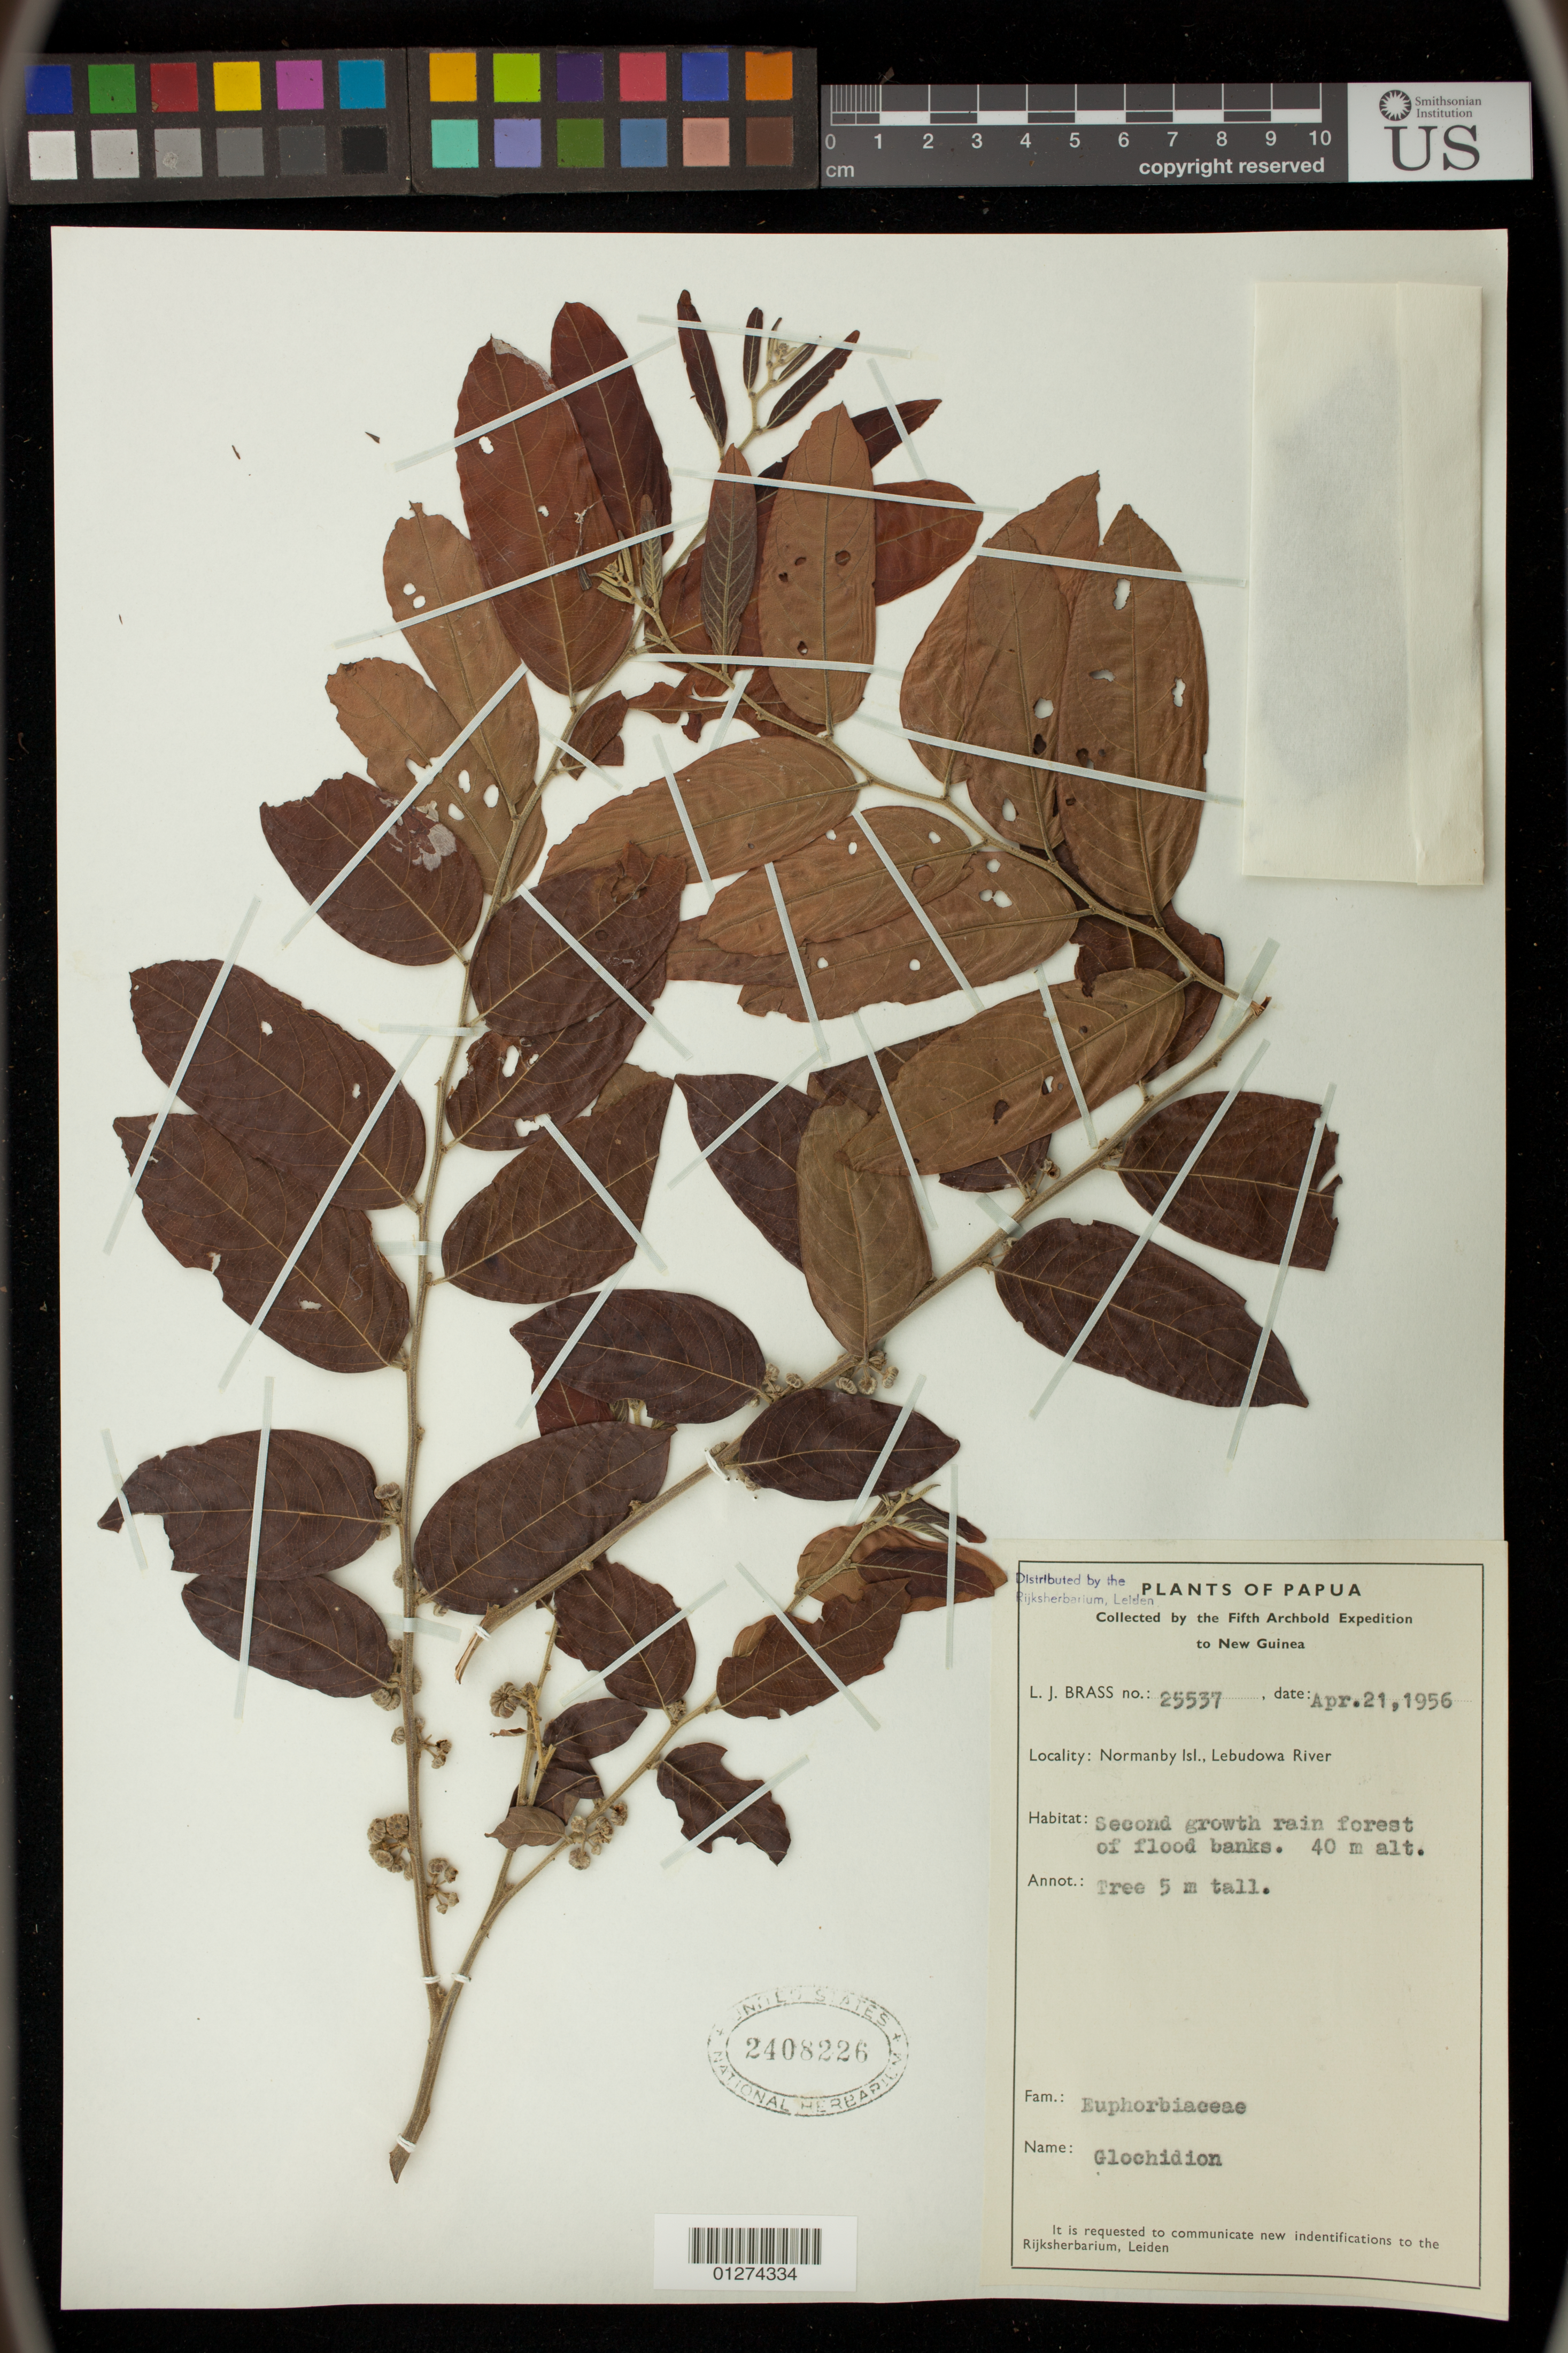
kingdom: Plantae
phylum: Tracheophyta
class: Magnoliopsida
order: Malpighiales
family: Phyllanthaceae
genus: Glochidion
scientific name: Glochidion sp.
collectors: L. J. Brass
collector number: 25537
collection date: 1956-04-21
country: Papua New Guinea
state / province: Milne Bay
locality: Normanby Isl. Lebudowa RIver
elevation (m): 40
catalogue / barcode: US 2408226